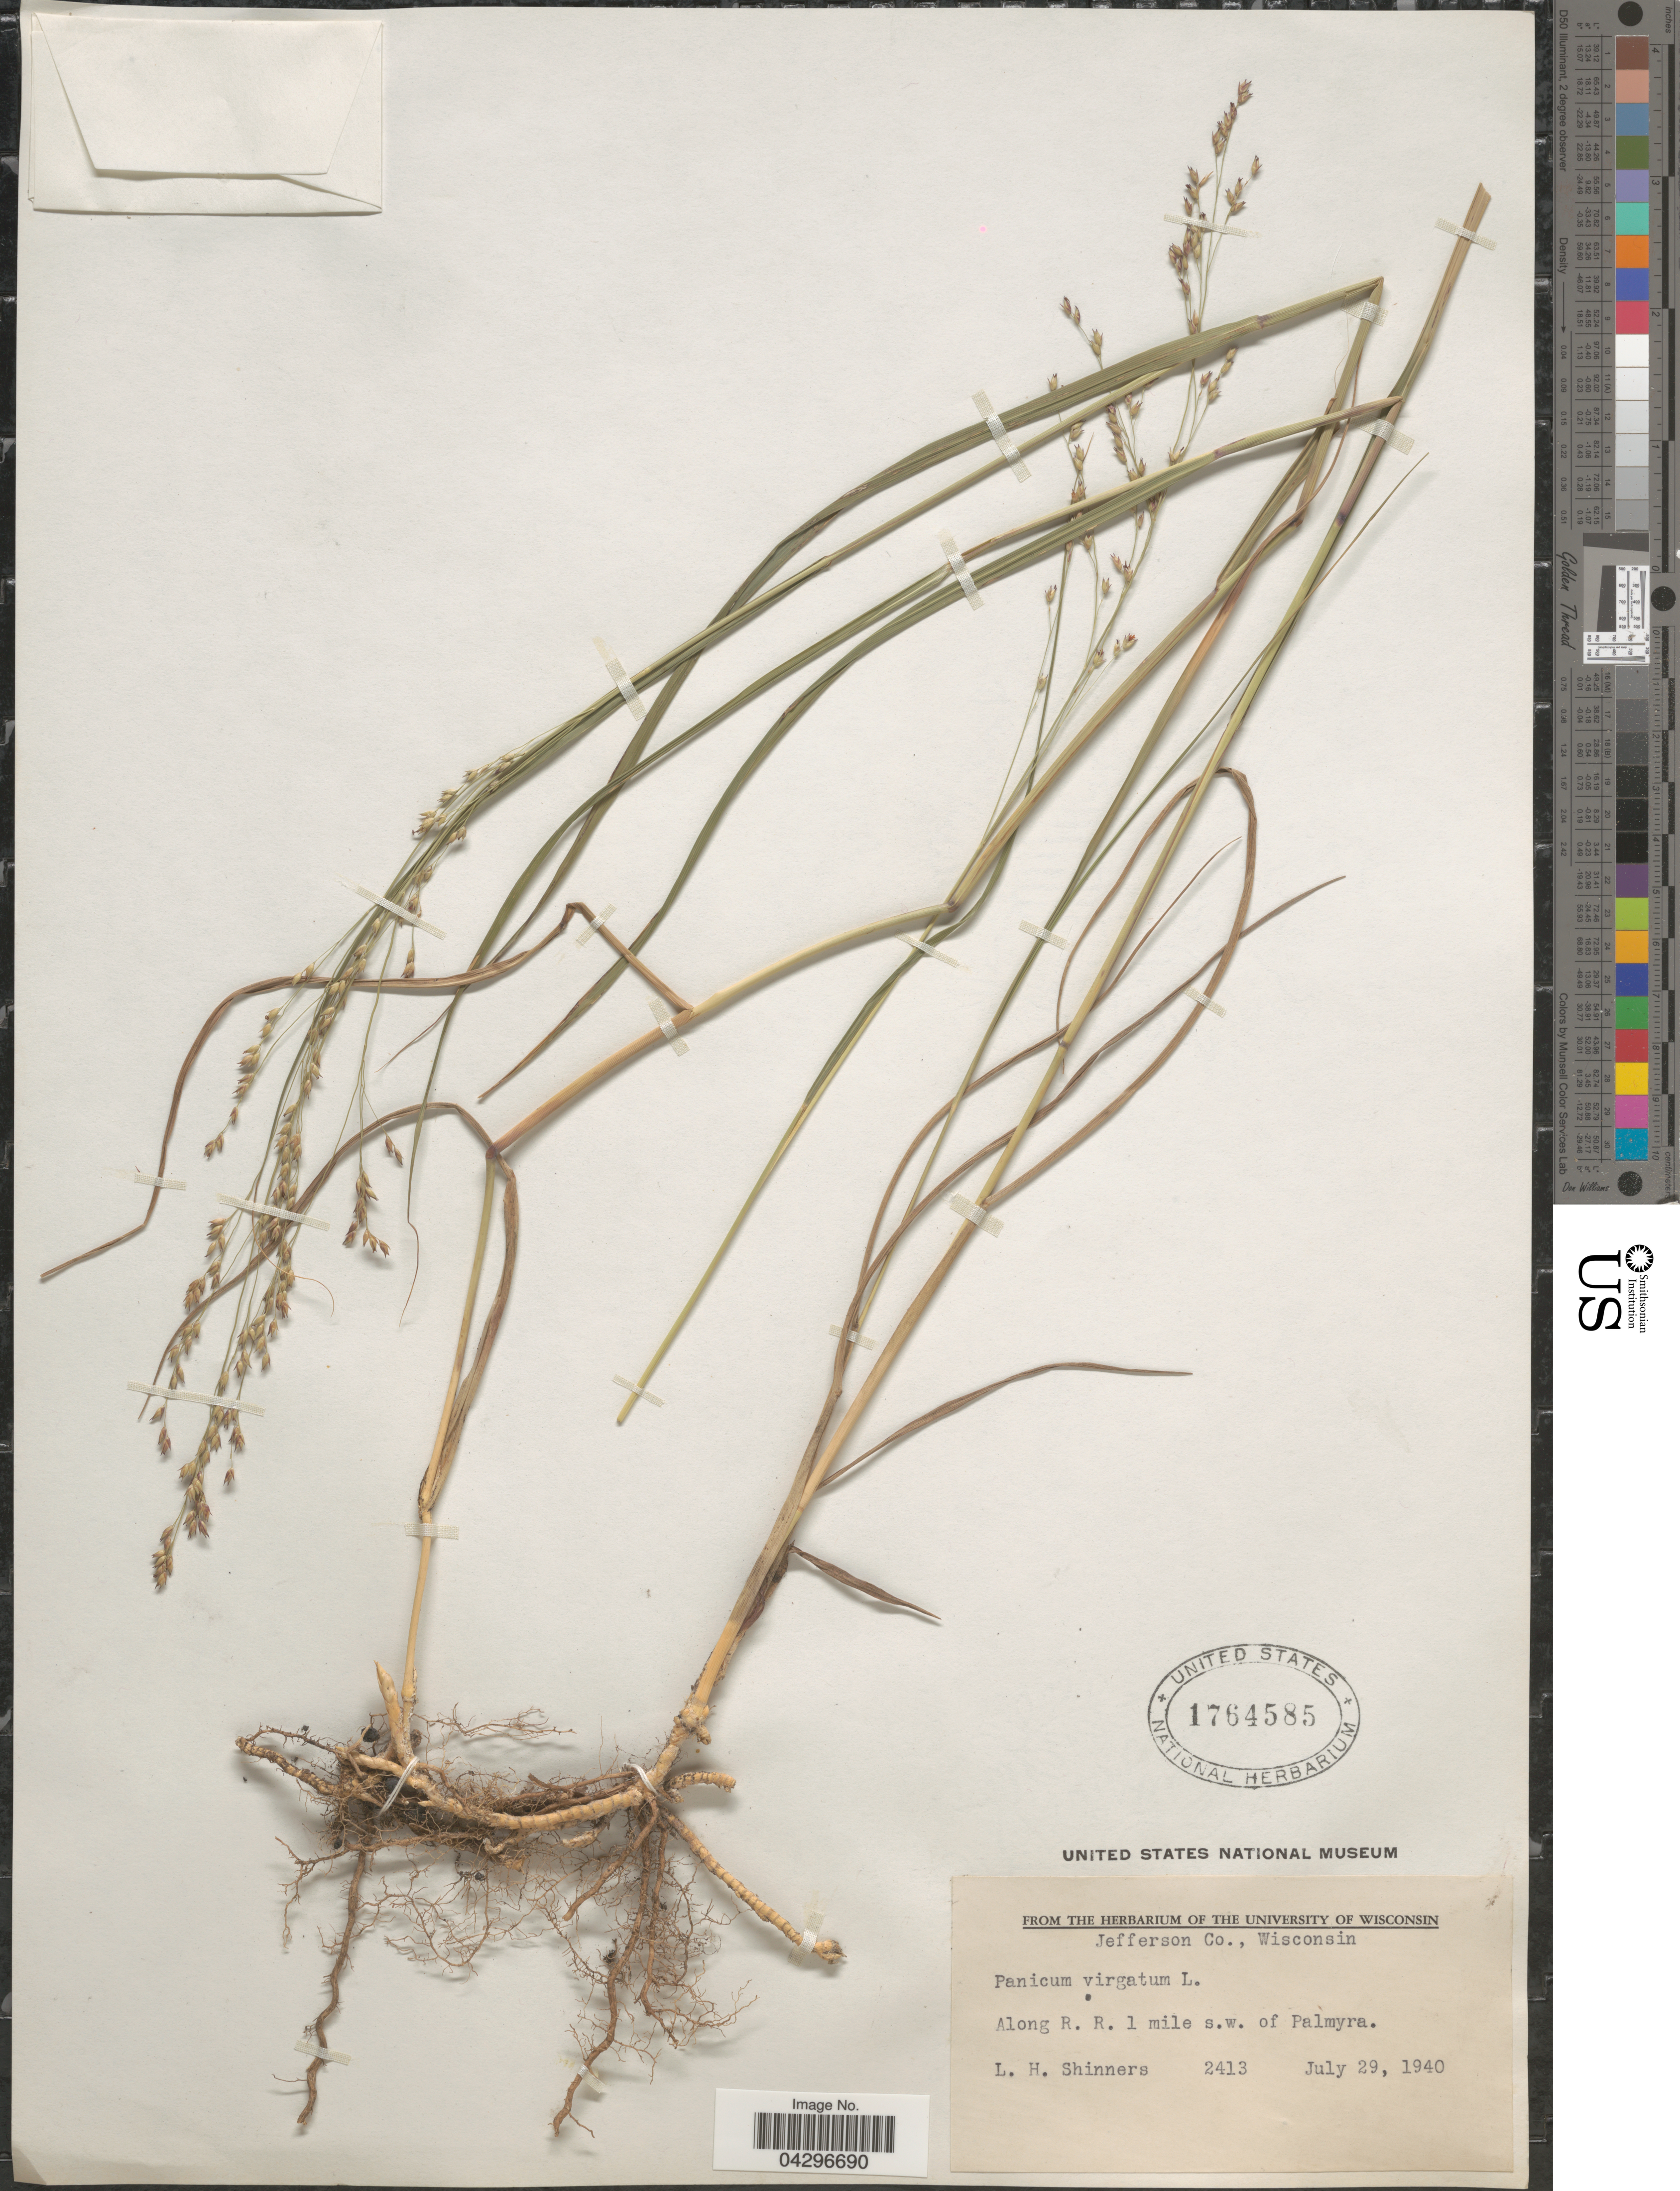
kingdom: Plantae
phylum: Tracheophyta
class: Liliopsida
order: Poales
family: Poaceae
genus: Panicum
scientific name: Panicum virgatum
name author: L.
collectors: L. H. Shinners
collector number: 2413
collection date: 1940-07-29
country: United States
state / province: Wisconsin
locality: Jefferson Co. Along R. R. 1 mile s.w. of Palmyra.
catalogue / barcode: US 1764585